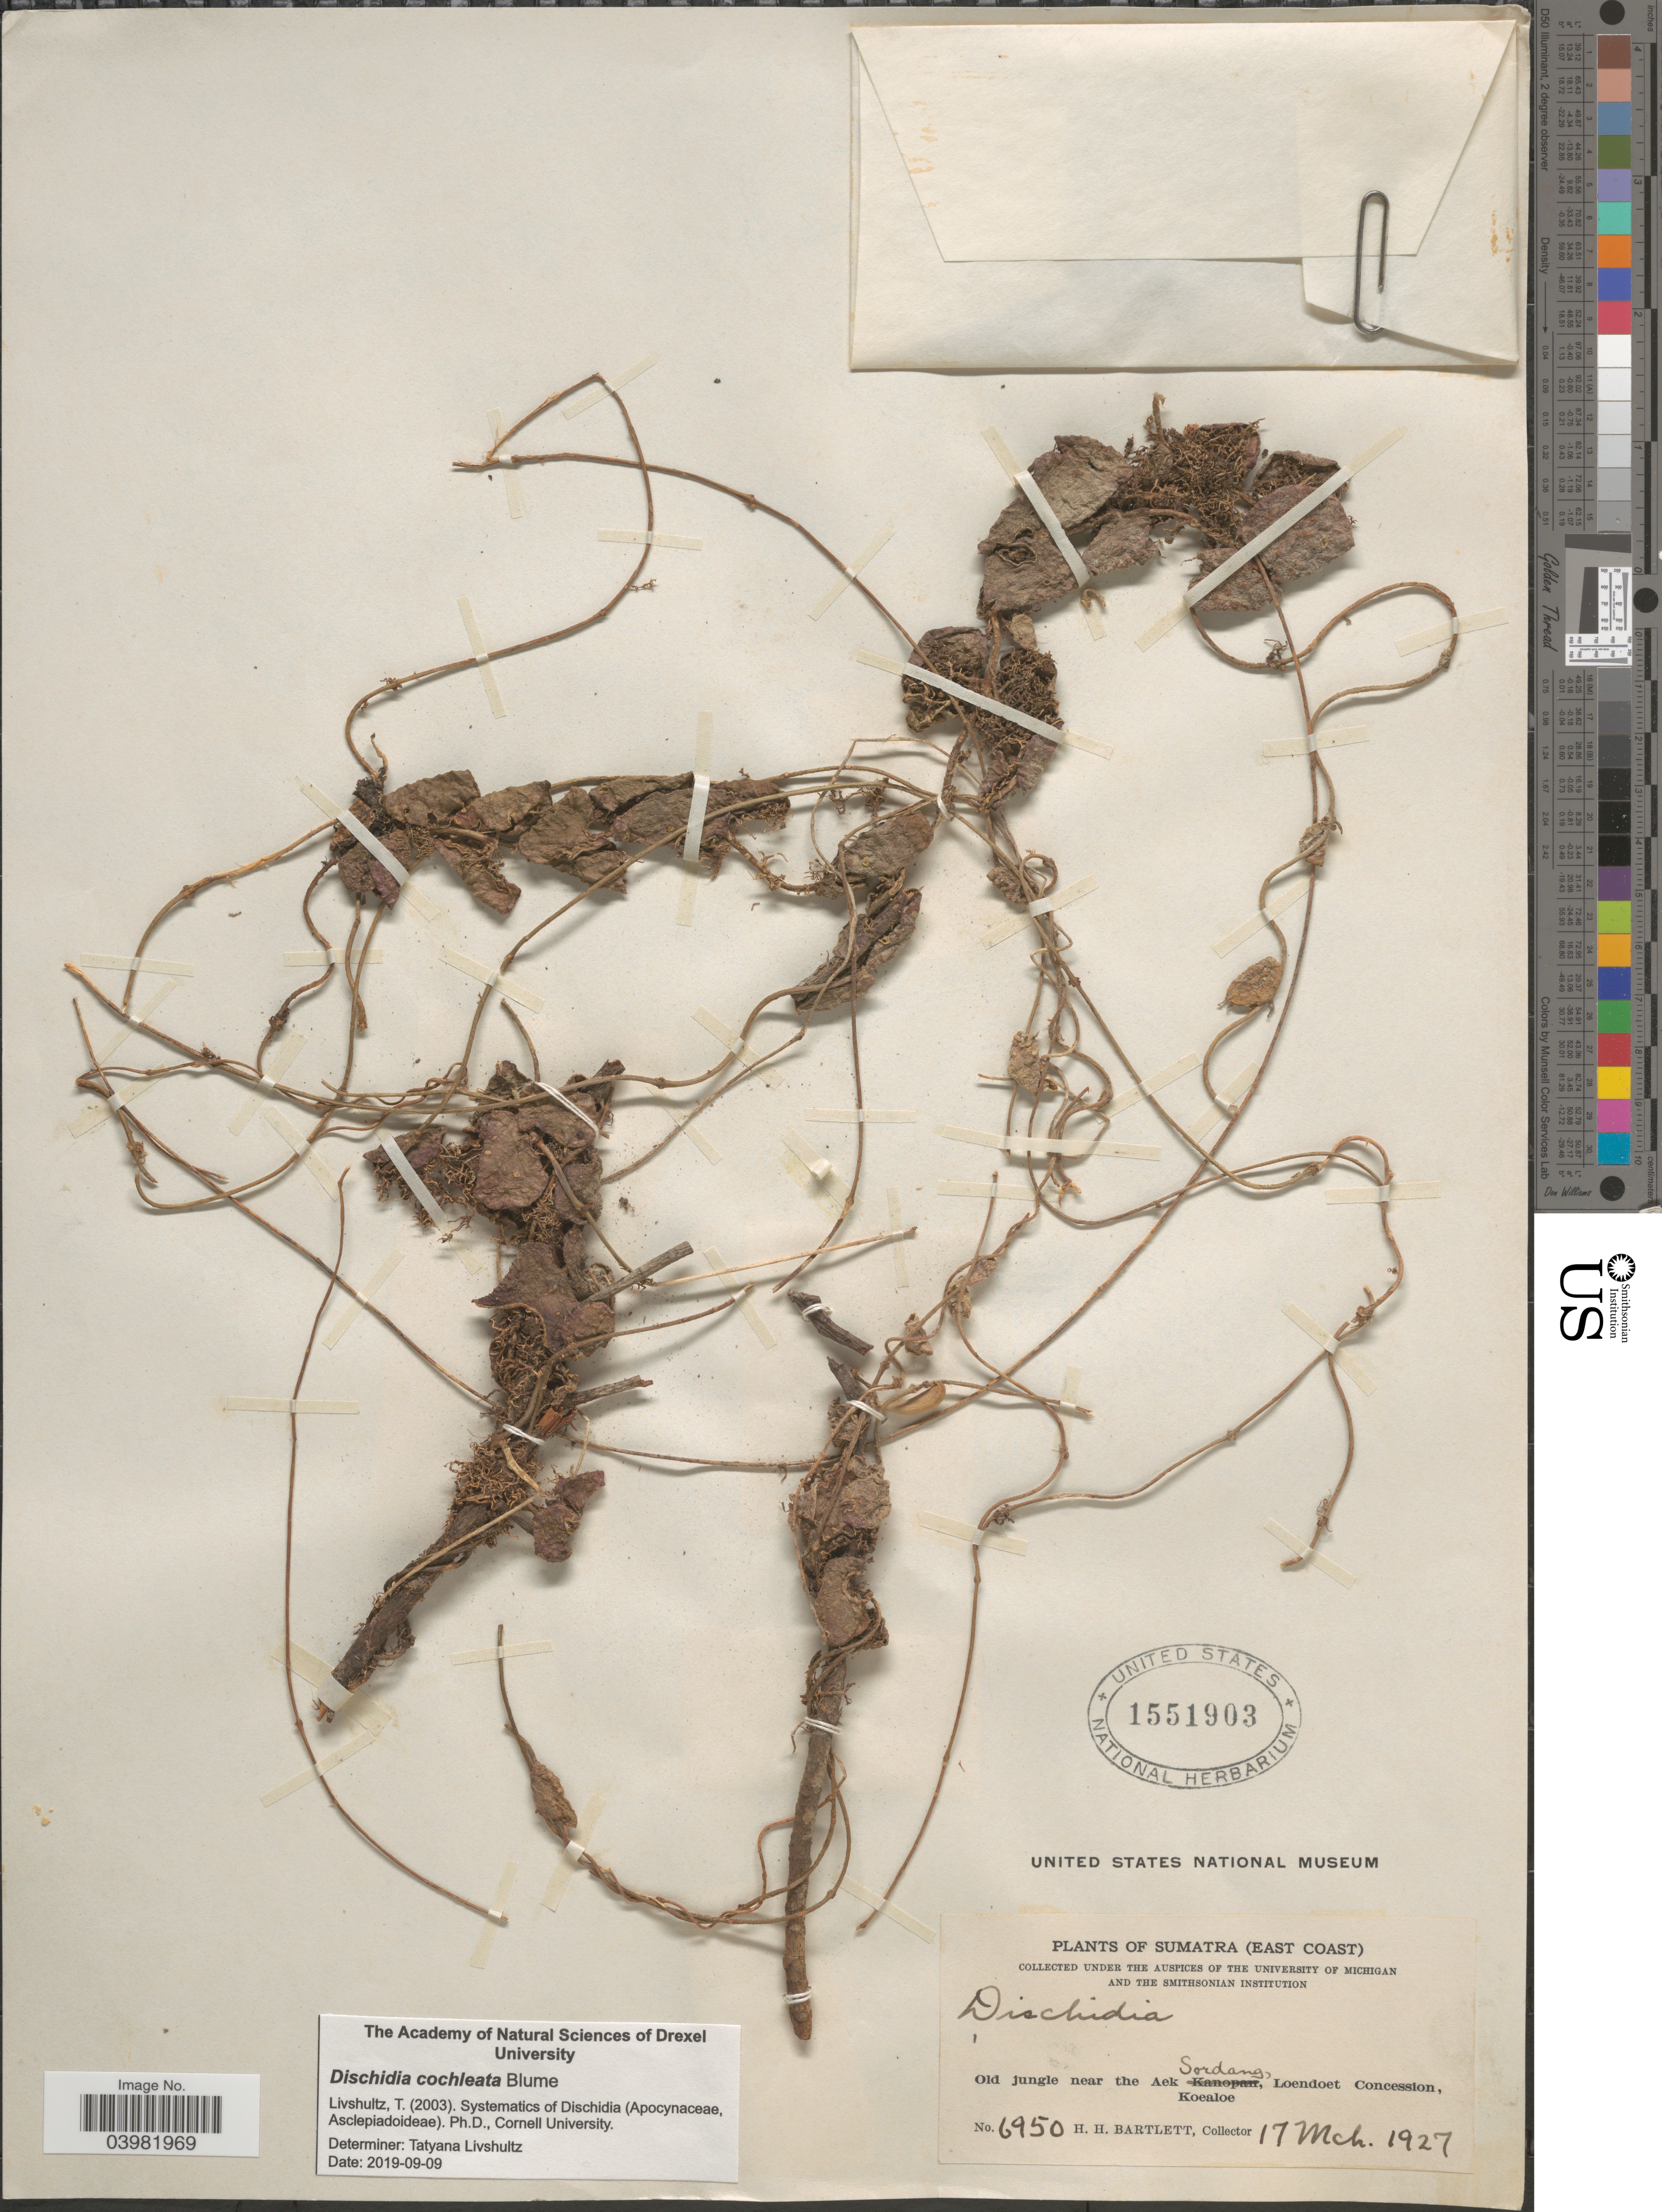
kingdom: Plantae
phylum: Tracheophyta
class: Magnoliopsida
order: Gentianales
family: Apocynaceae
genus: Dischidia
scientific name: Dischidia cochleata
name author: Blume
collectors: H. H. Bartlett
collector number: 6950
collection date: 1927-03-17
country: Indonesia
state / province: Sumatra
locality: East Coast. Old jungle near the Aek Sordang, Loendoet Concession, Koealoe.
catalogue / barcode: US 1551903